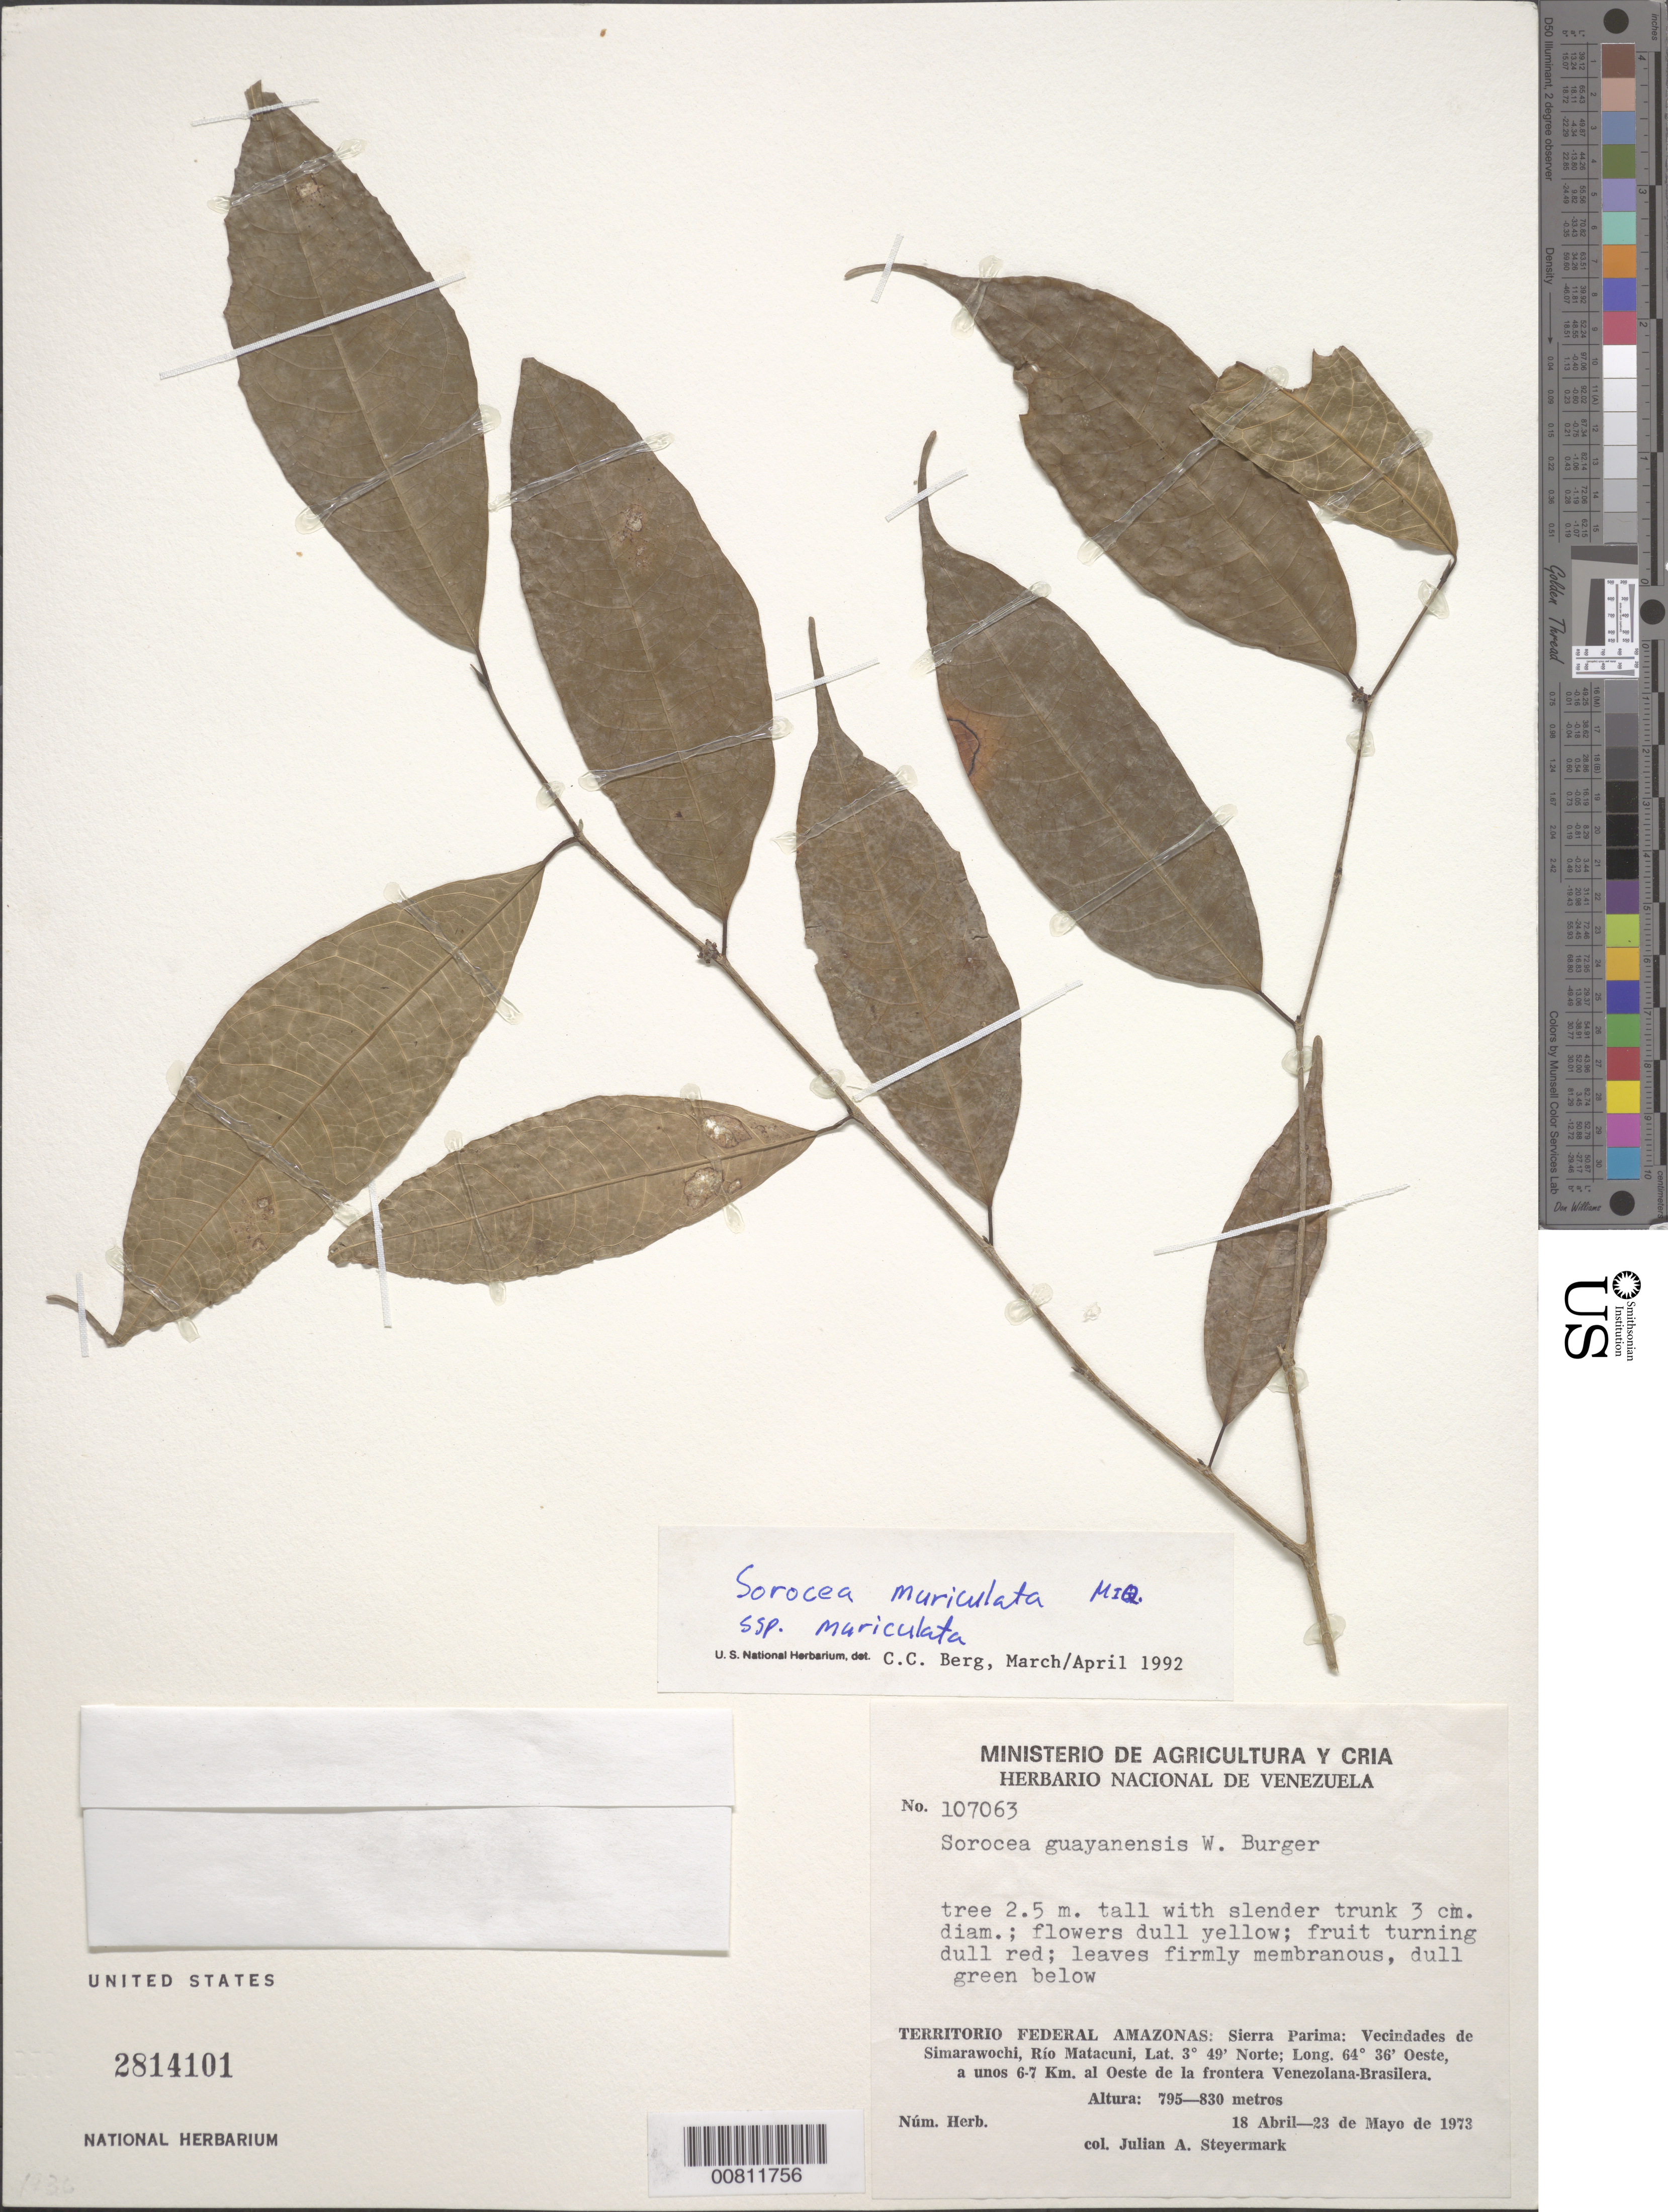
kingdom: Plantae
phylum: Tracheophyta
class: Magnoliopsida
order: Rosales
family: Moraceae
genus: Sorocea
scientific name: Sorocea muriculata subsp. muriculata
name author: Miq.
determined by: Berg, C. C.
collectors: J. Steyermark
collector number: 107063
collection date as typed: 18-Apr-73 to 23-May-73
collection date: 1973-04-18/1973-05-23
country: Venezuela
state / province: Amazonas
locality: Sierra Parima; vec de Simarawochi, Río Matacuni, a unos 6-7 km al oeste de la frontera Venezolana-Brasilera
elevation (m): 795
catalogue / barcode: US 2814101